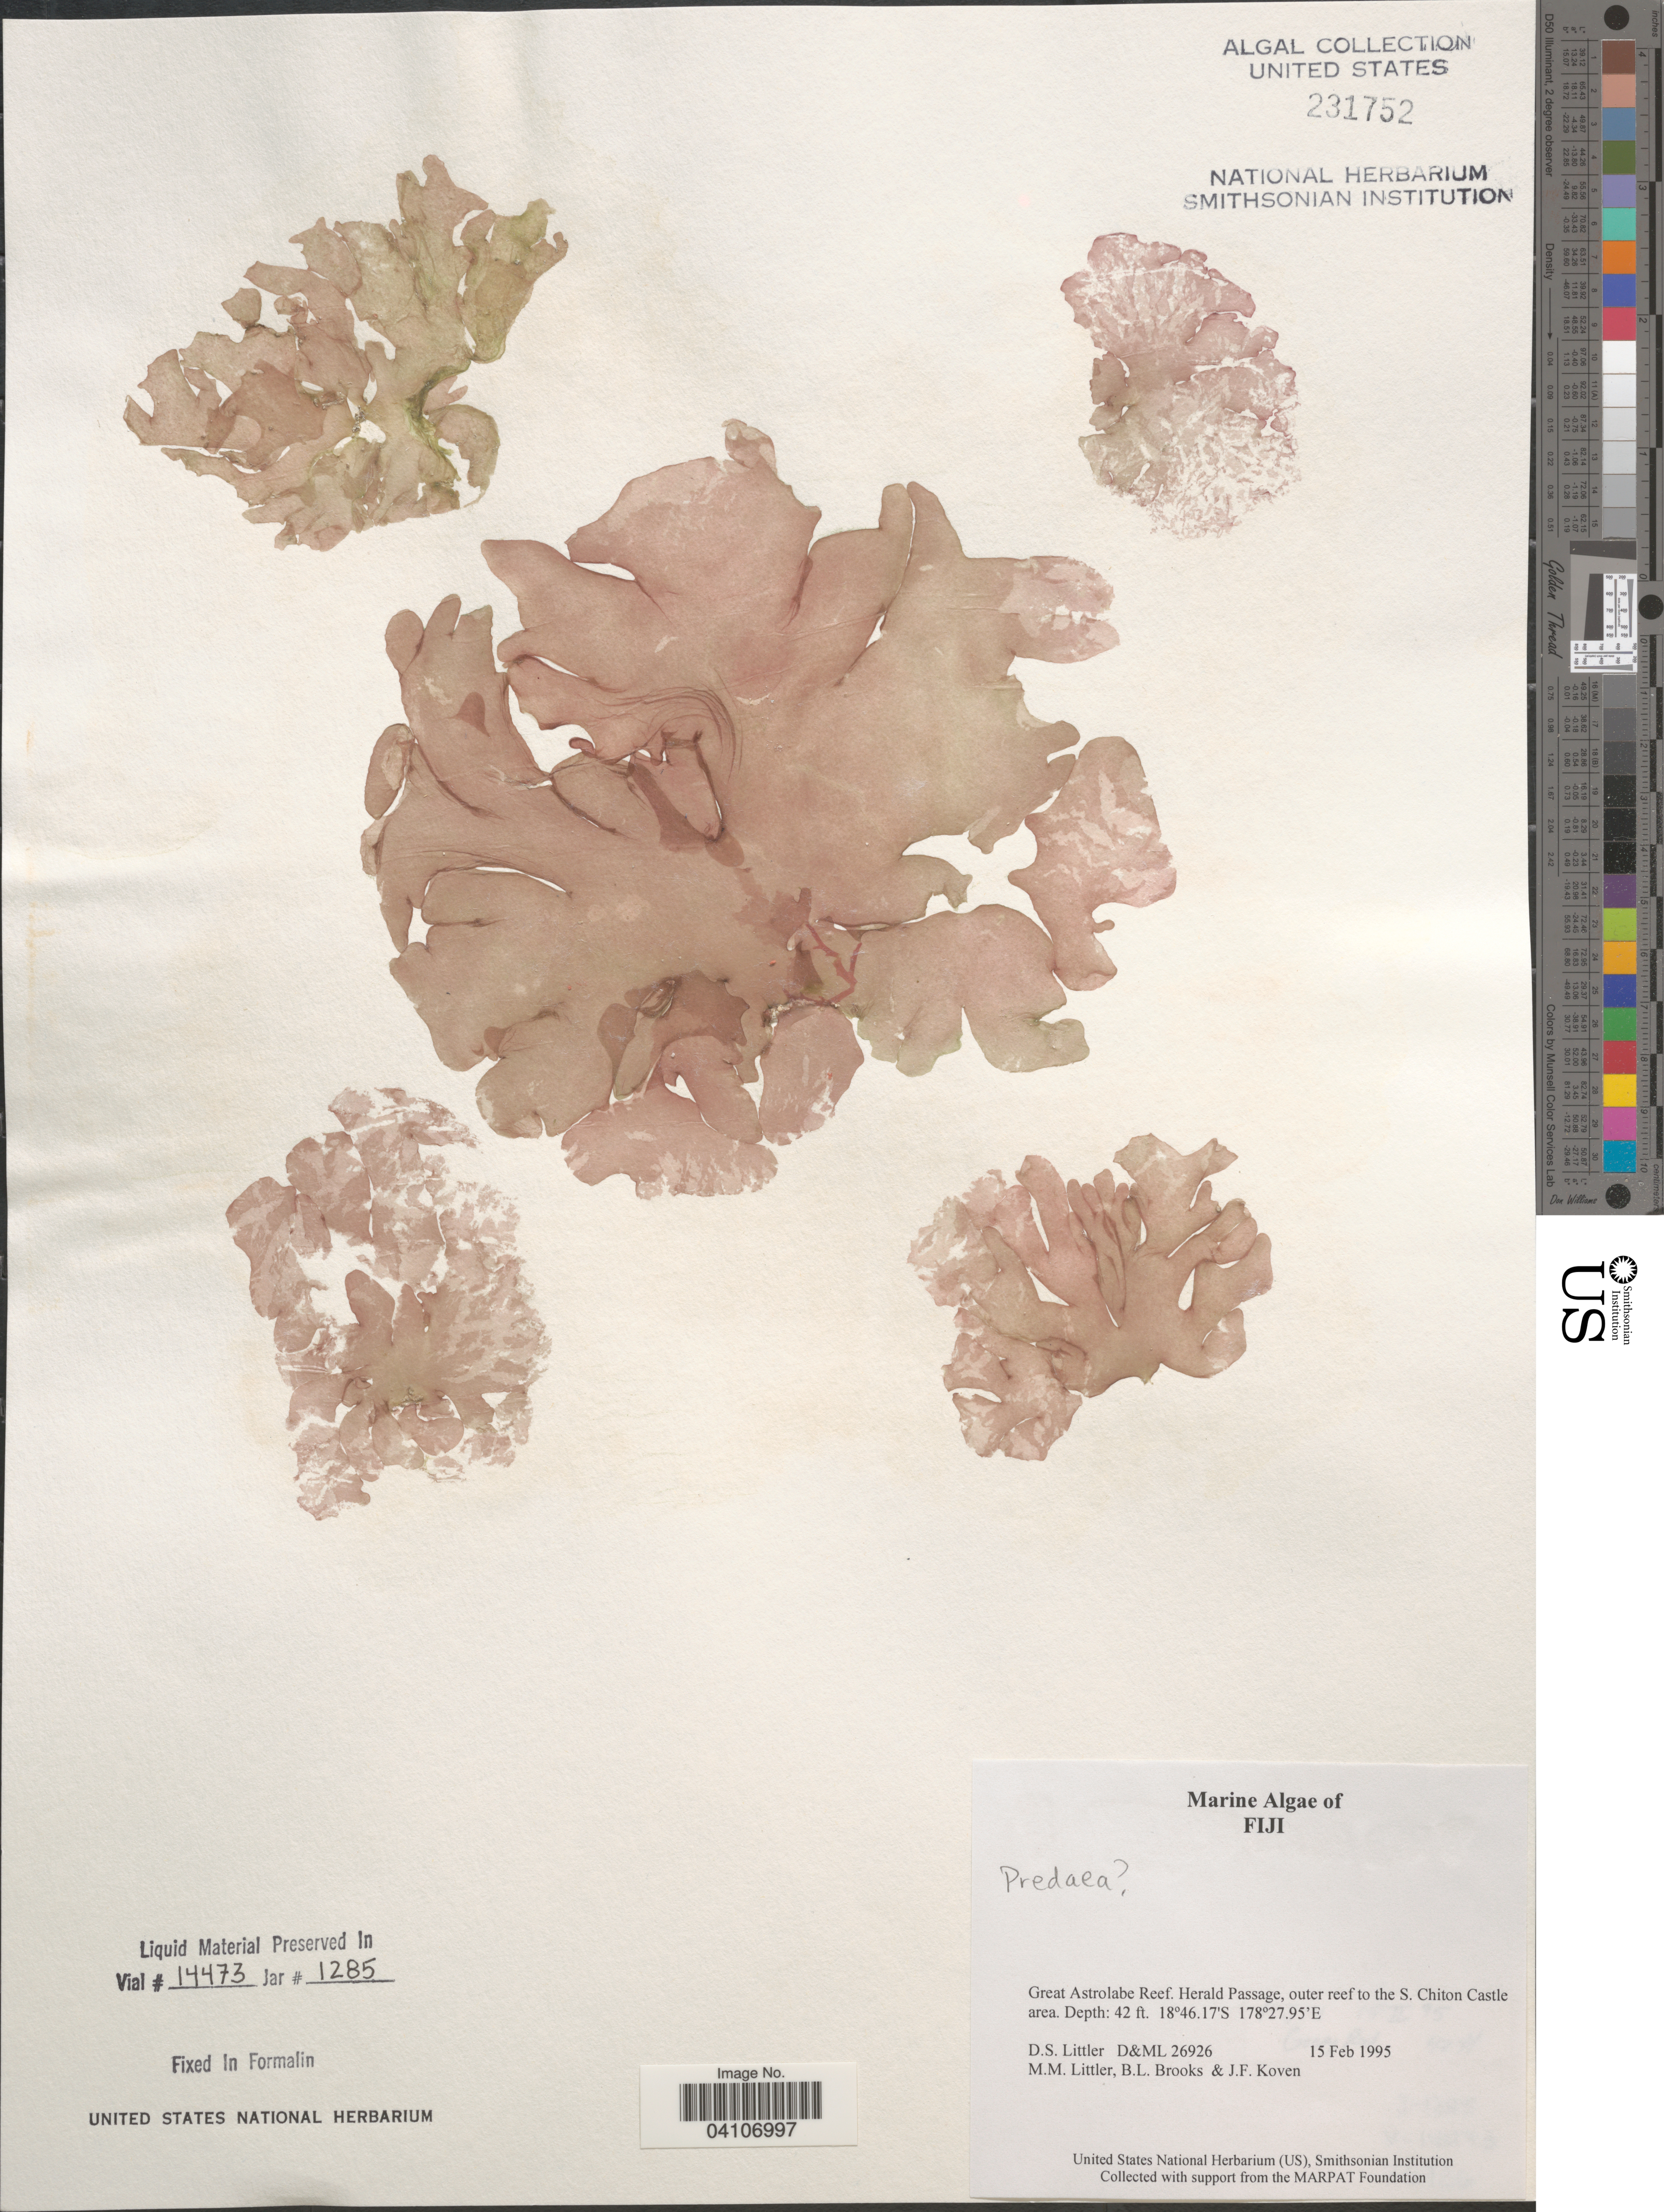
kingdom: Plantae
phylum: Rhodophyta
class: Florideophyceae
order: Nemastomatales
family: Nemastomataceae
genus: Predaea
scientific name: Predaea sp.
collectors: D. S. Littler, B. Brooks & J. Koven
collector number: D&ML26926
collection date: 1995-02-15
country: Fiji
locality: Great Astrolabe Reef. Herald Passage, outer reef to the S. Chiton Castle area.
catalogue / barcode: US 231752